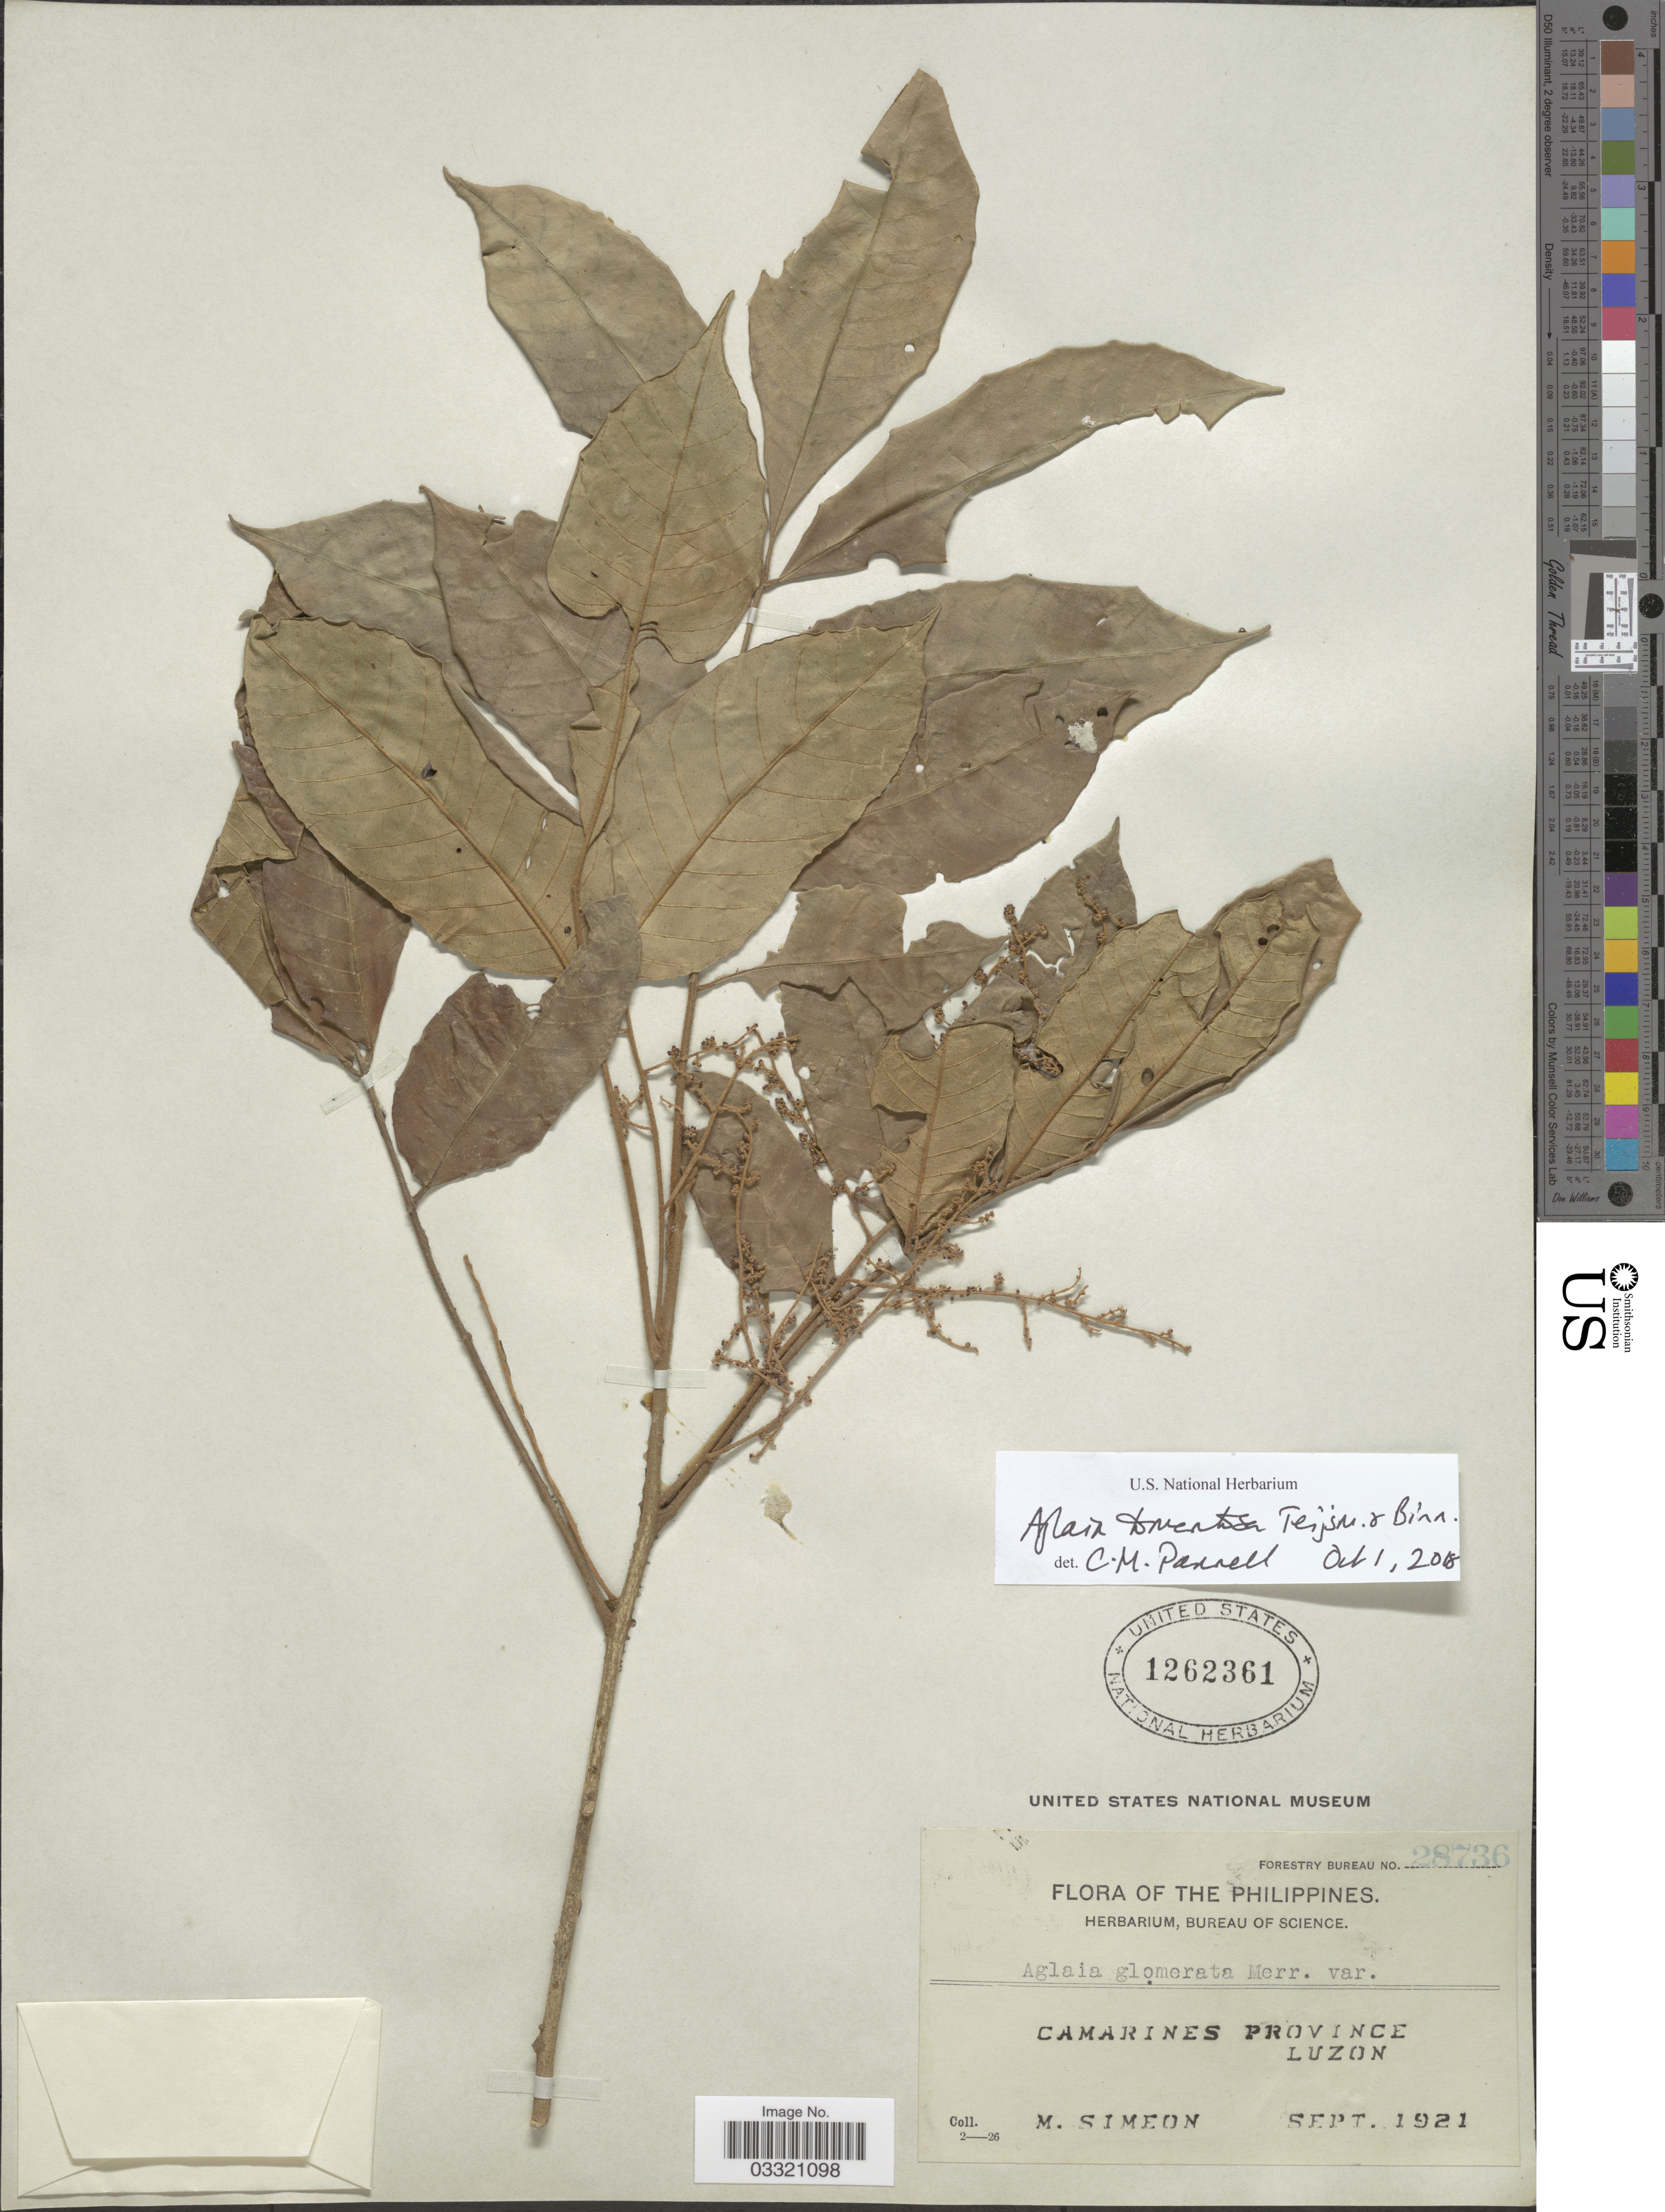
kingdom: Plantae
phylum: Tracheophyta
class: Magnoliopsida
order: Sapindales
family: Meliaceae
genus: Aglaia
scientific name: Aglaia tomentosa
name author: Teijsm. & Binn.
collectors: M. Simeon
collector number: Forestry Bureau 28736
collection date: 1921-09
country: Philippines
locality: Camarines Province. Luzon.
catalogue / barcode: US 1262361